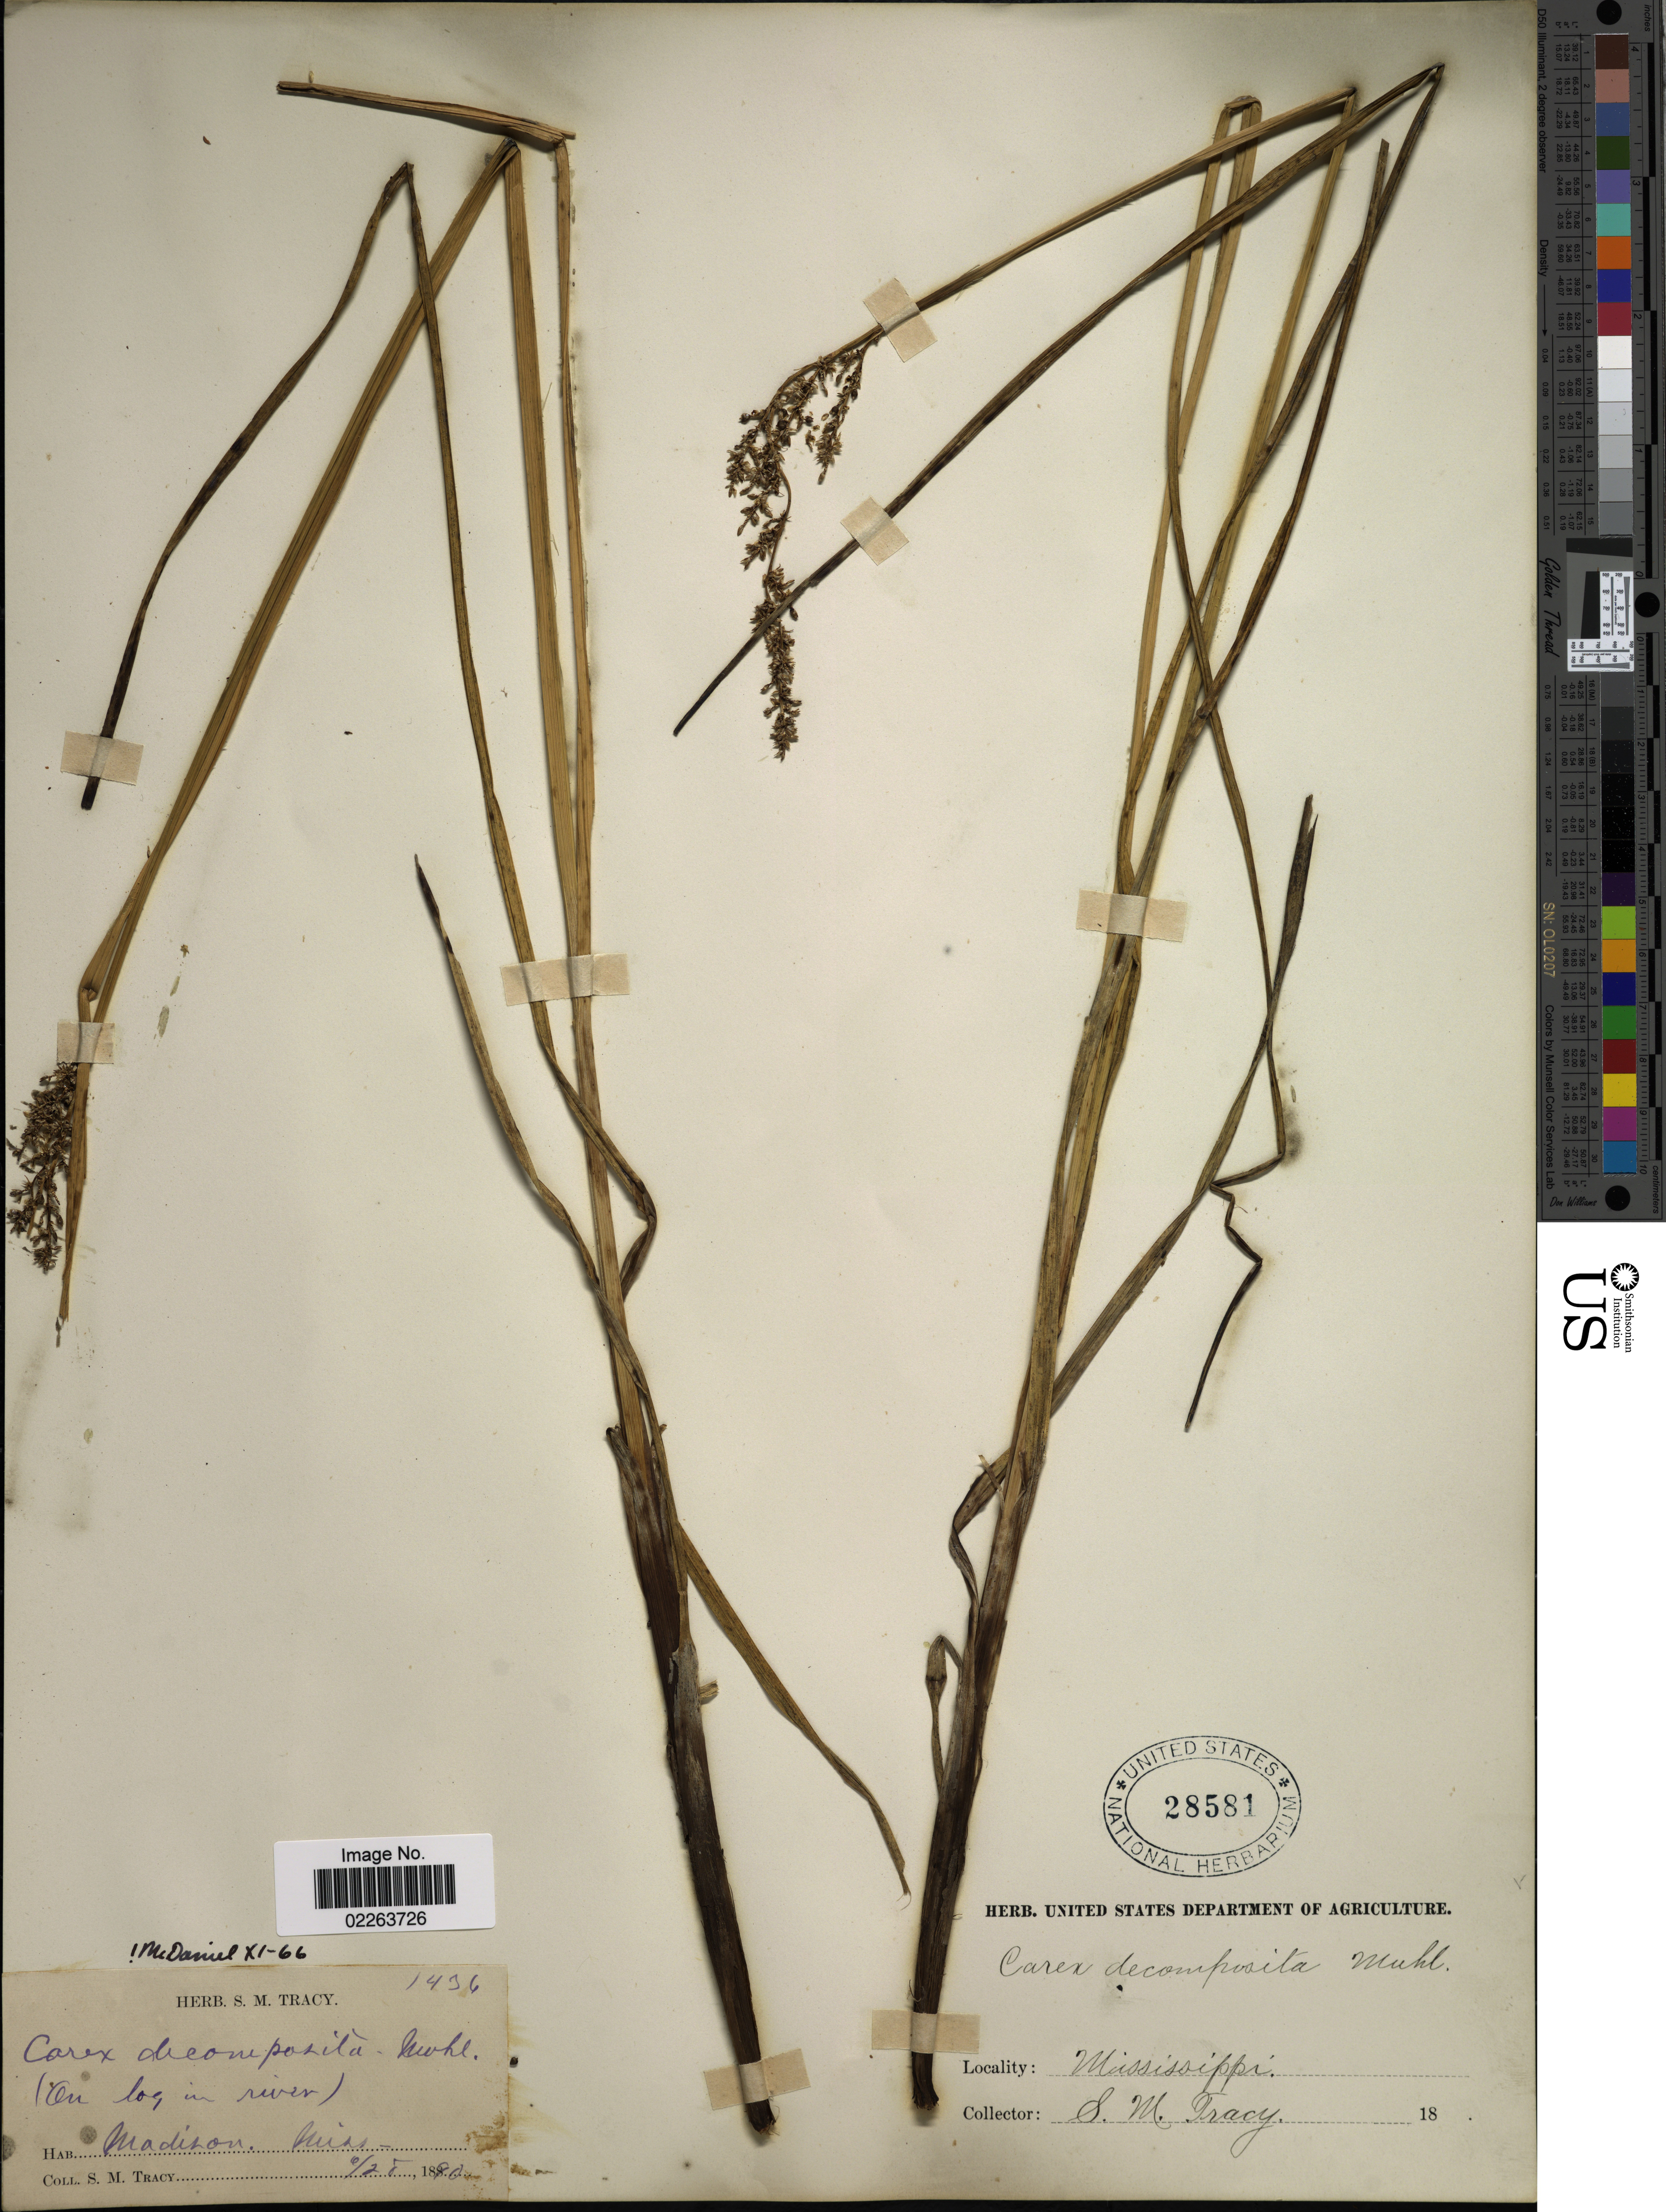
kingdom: Plantae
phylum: Tracheophyta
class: Liliopsida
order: Poales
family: Cyperaceae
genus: Carex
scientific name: Carex decomposita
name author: Muhl.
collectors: S. M. Tracy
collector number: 1436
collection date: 1890-06-28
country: United States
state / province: Mississippi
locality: Madison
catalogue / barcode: US 28581